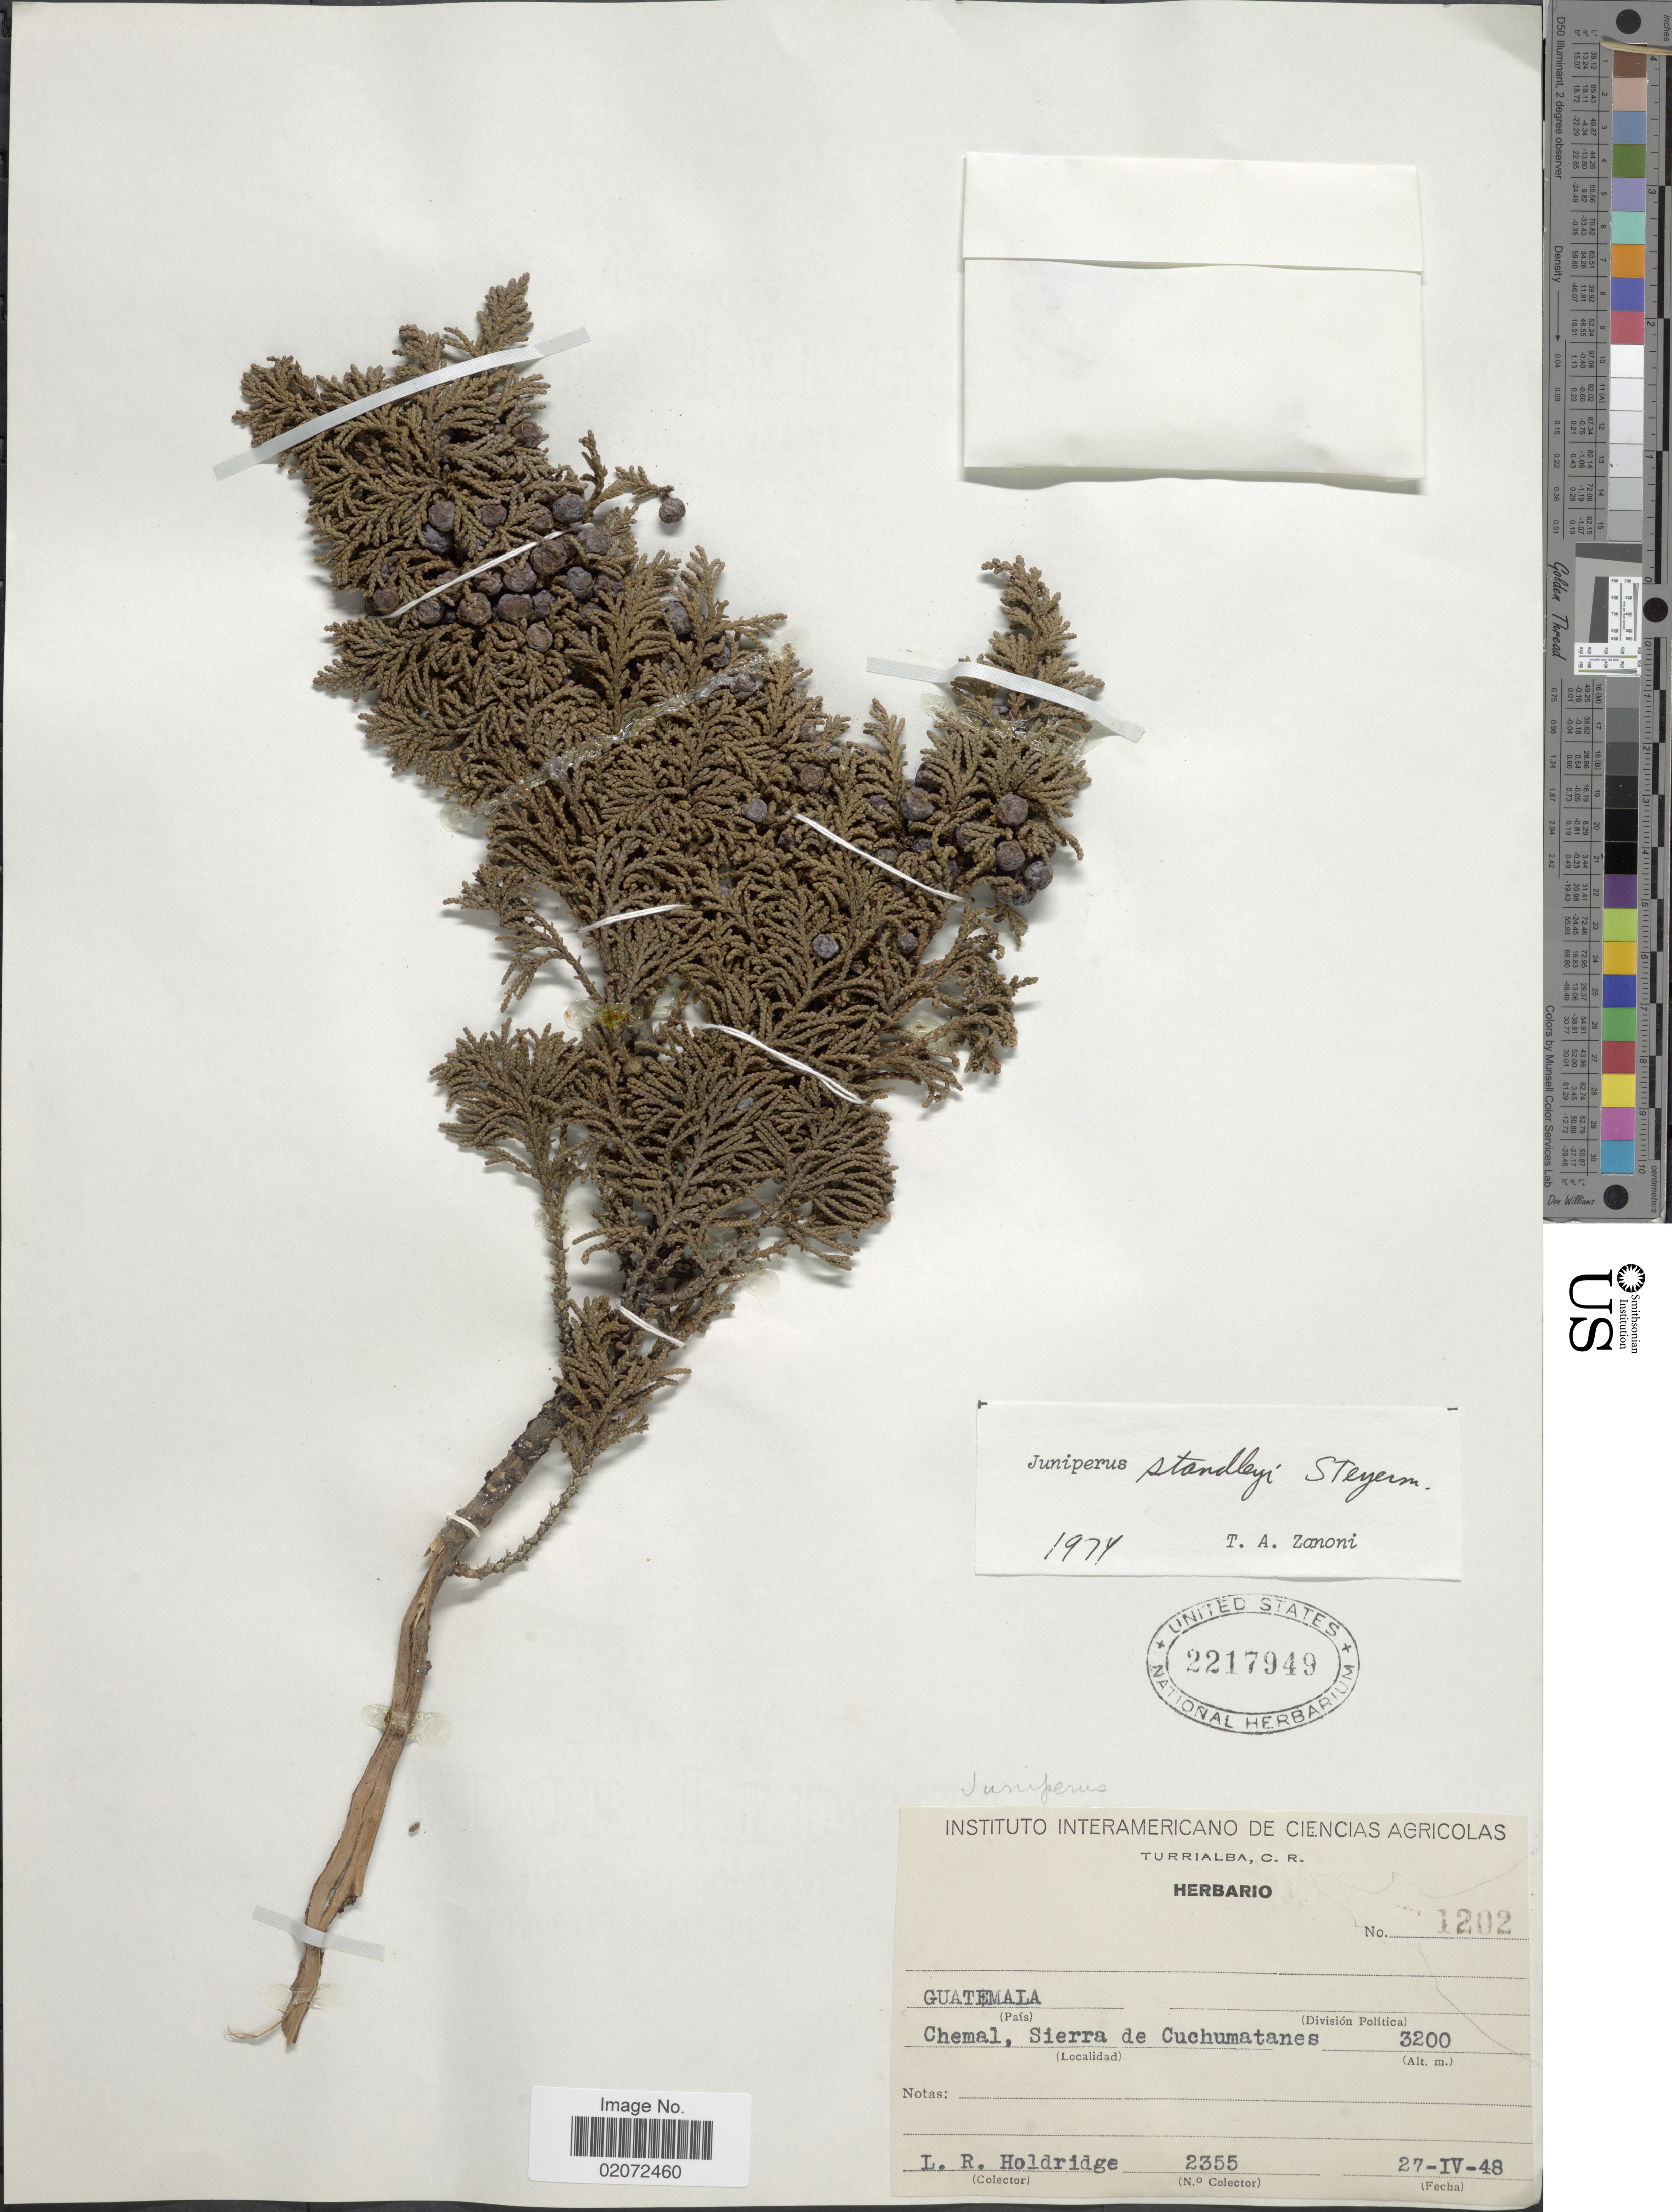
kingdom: Plantae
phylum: Tracheophyta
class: Pinopsida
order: Pinales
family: Cupressaceae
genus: Juniperus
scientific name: Juniperus standleyi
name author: Steyerm.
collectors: L. Holdridge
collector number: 2355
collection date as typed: Transcribed d/m/y: 27/4/48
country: Guatemala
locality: Chemal, Sierra de Cuchumatanes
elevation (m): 3200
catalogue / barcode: US 2217949